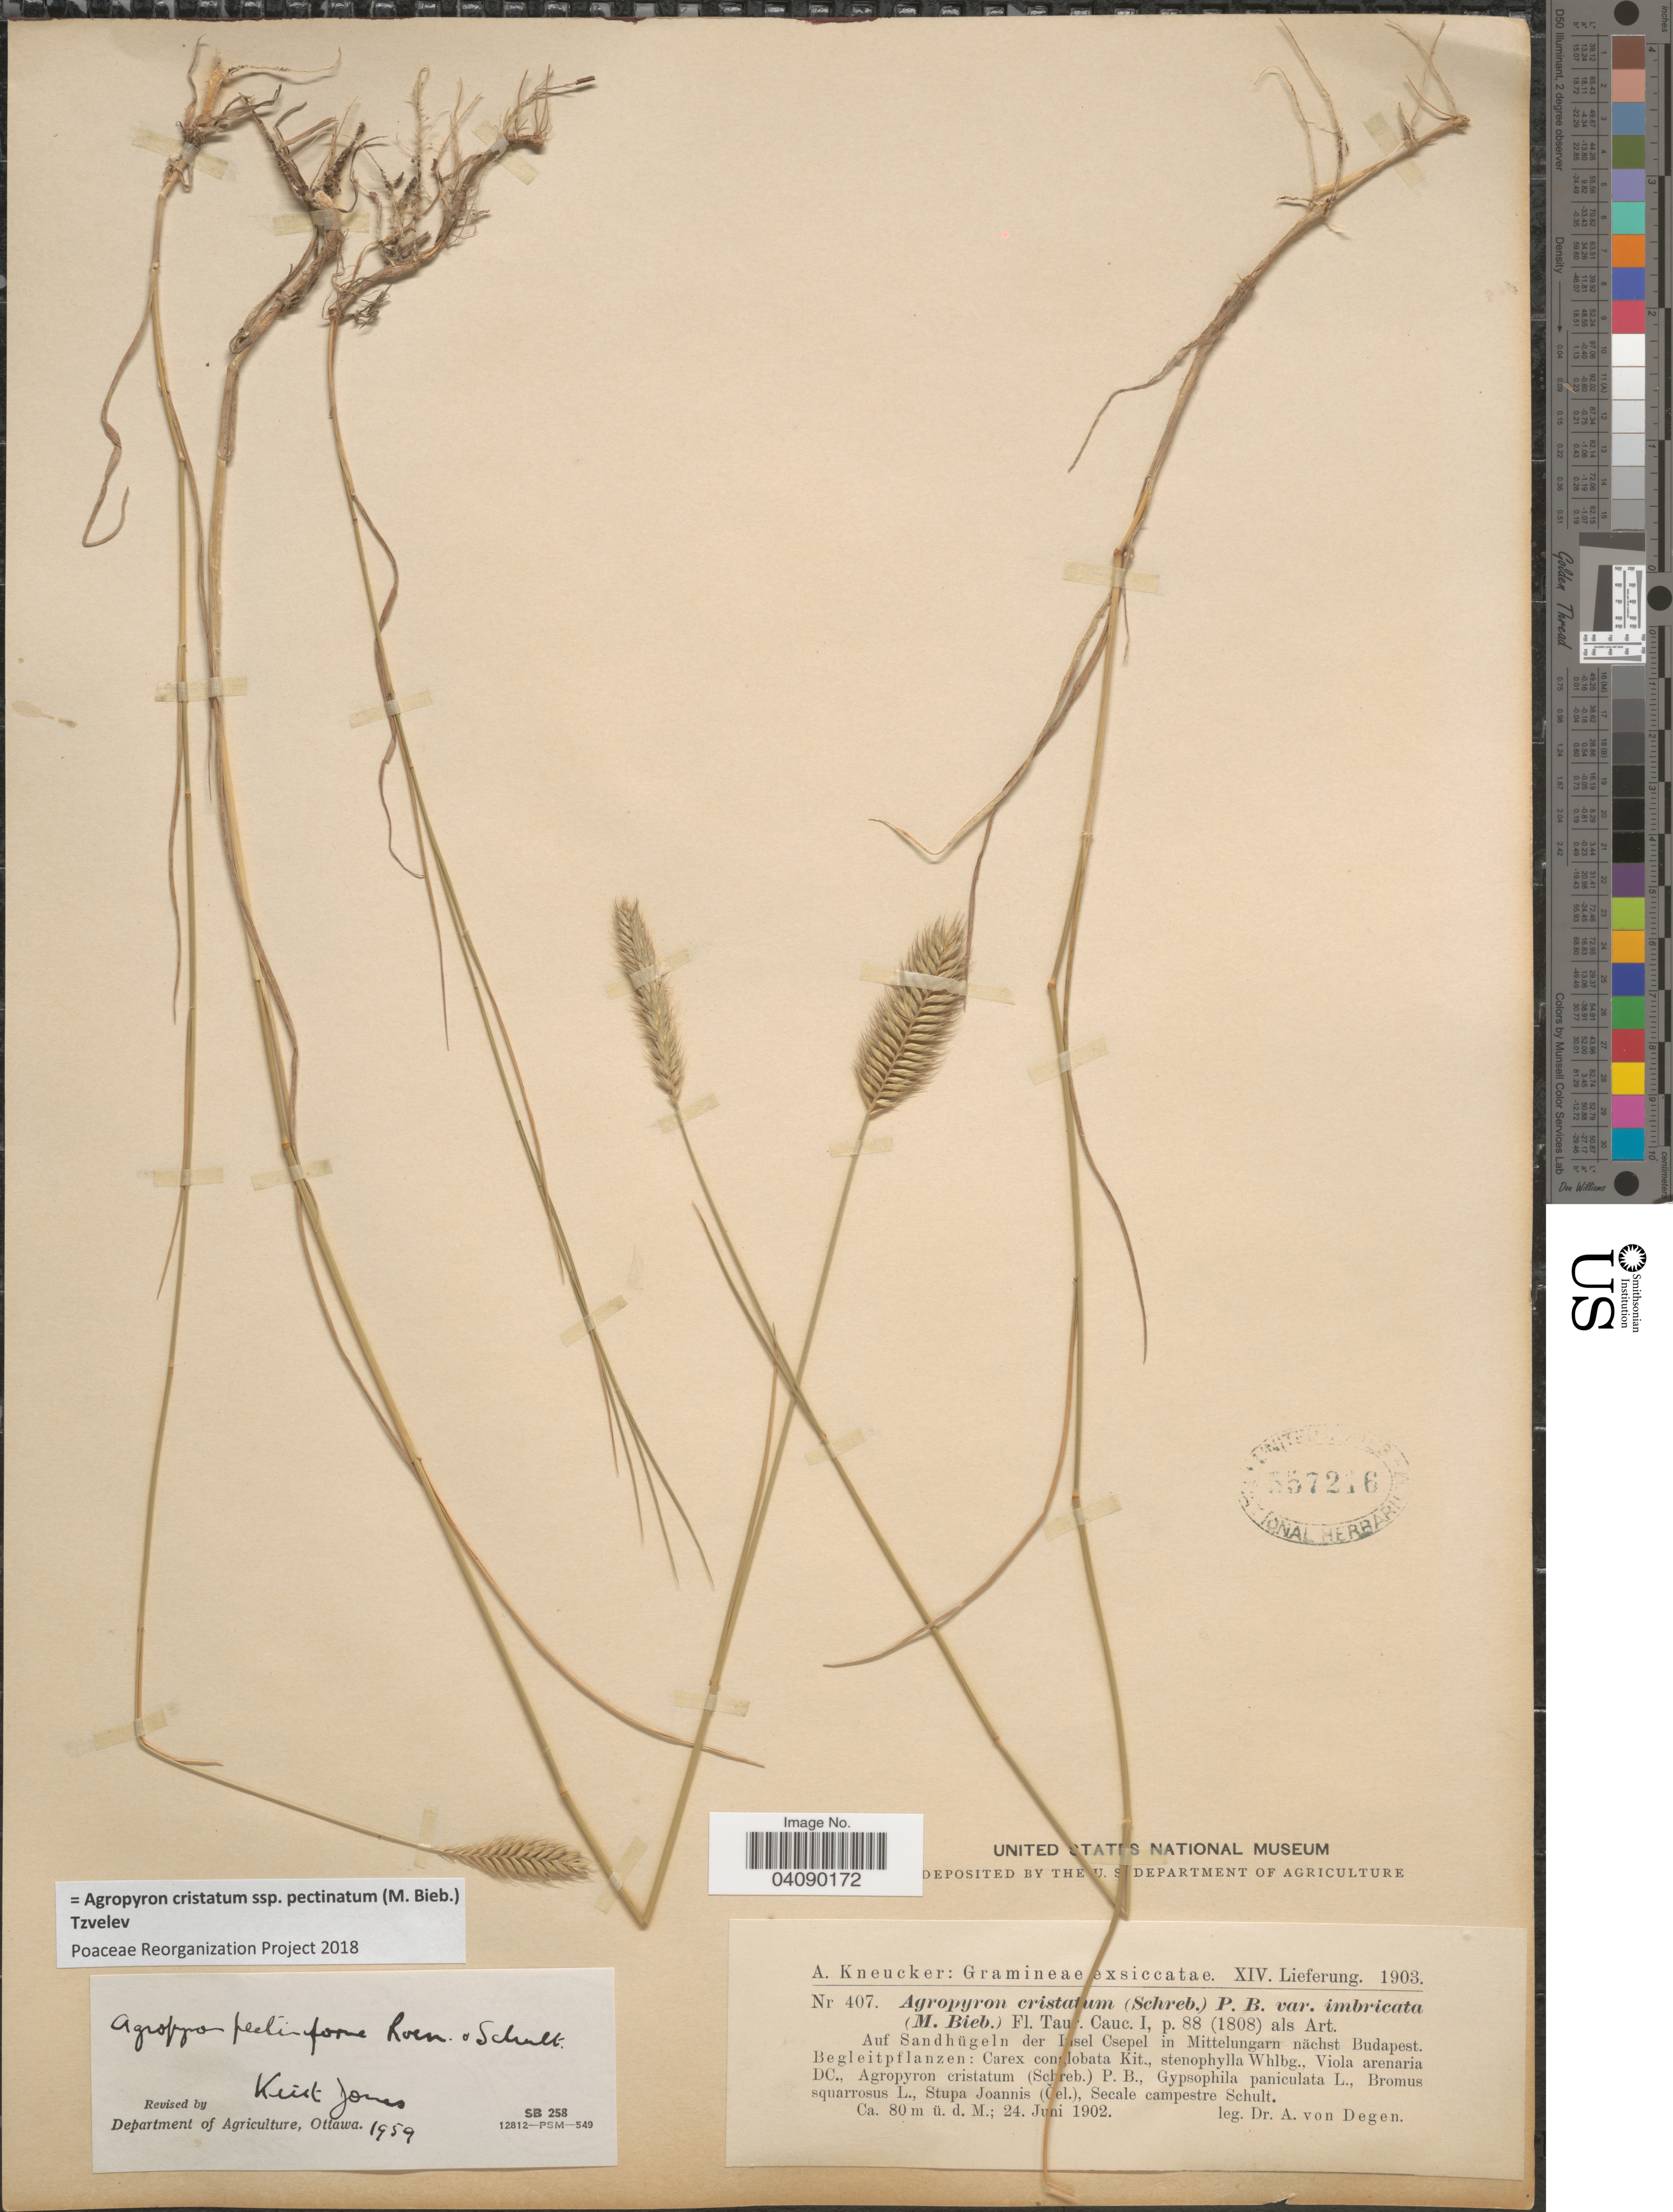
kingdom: Plantae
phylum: Tracheophyta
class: Liliopsida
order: Poales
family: Poaceae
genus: Agropyron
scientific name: Agropyron cristatum subsp. pectinatum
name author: (M. Bieb.) Tzvelev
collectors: A. von Degen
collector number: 407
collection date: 1902-06-24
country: Hungary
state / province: Budapest, Capital District of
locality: Auf Sandhügeln der Insel Csepel in Mittelungarn nächst Budapest.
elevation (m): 80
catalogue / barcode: US 557216